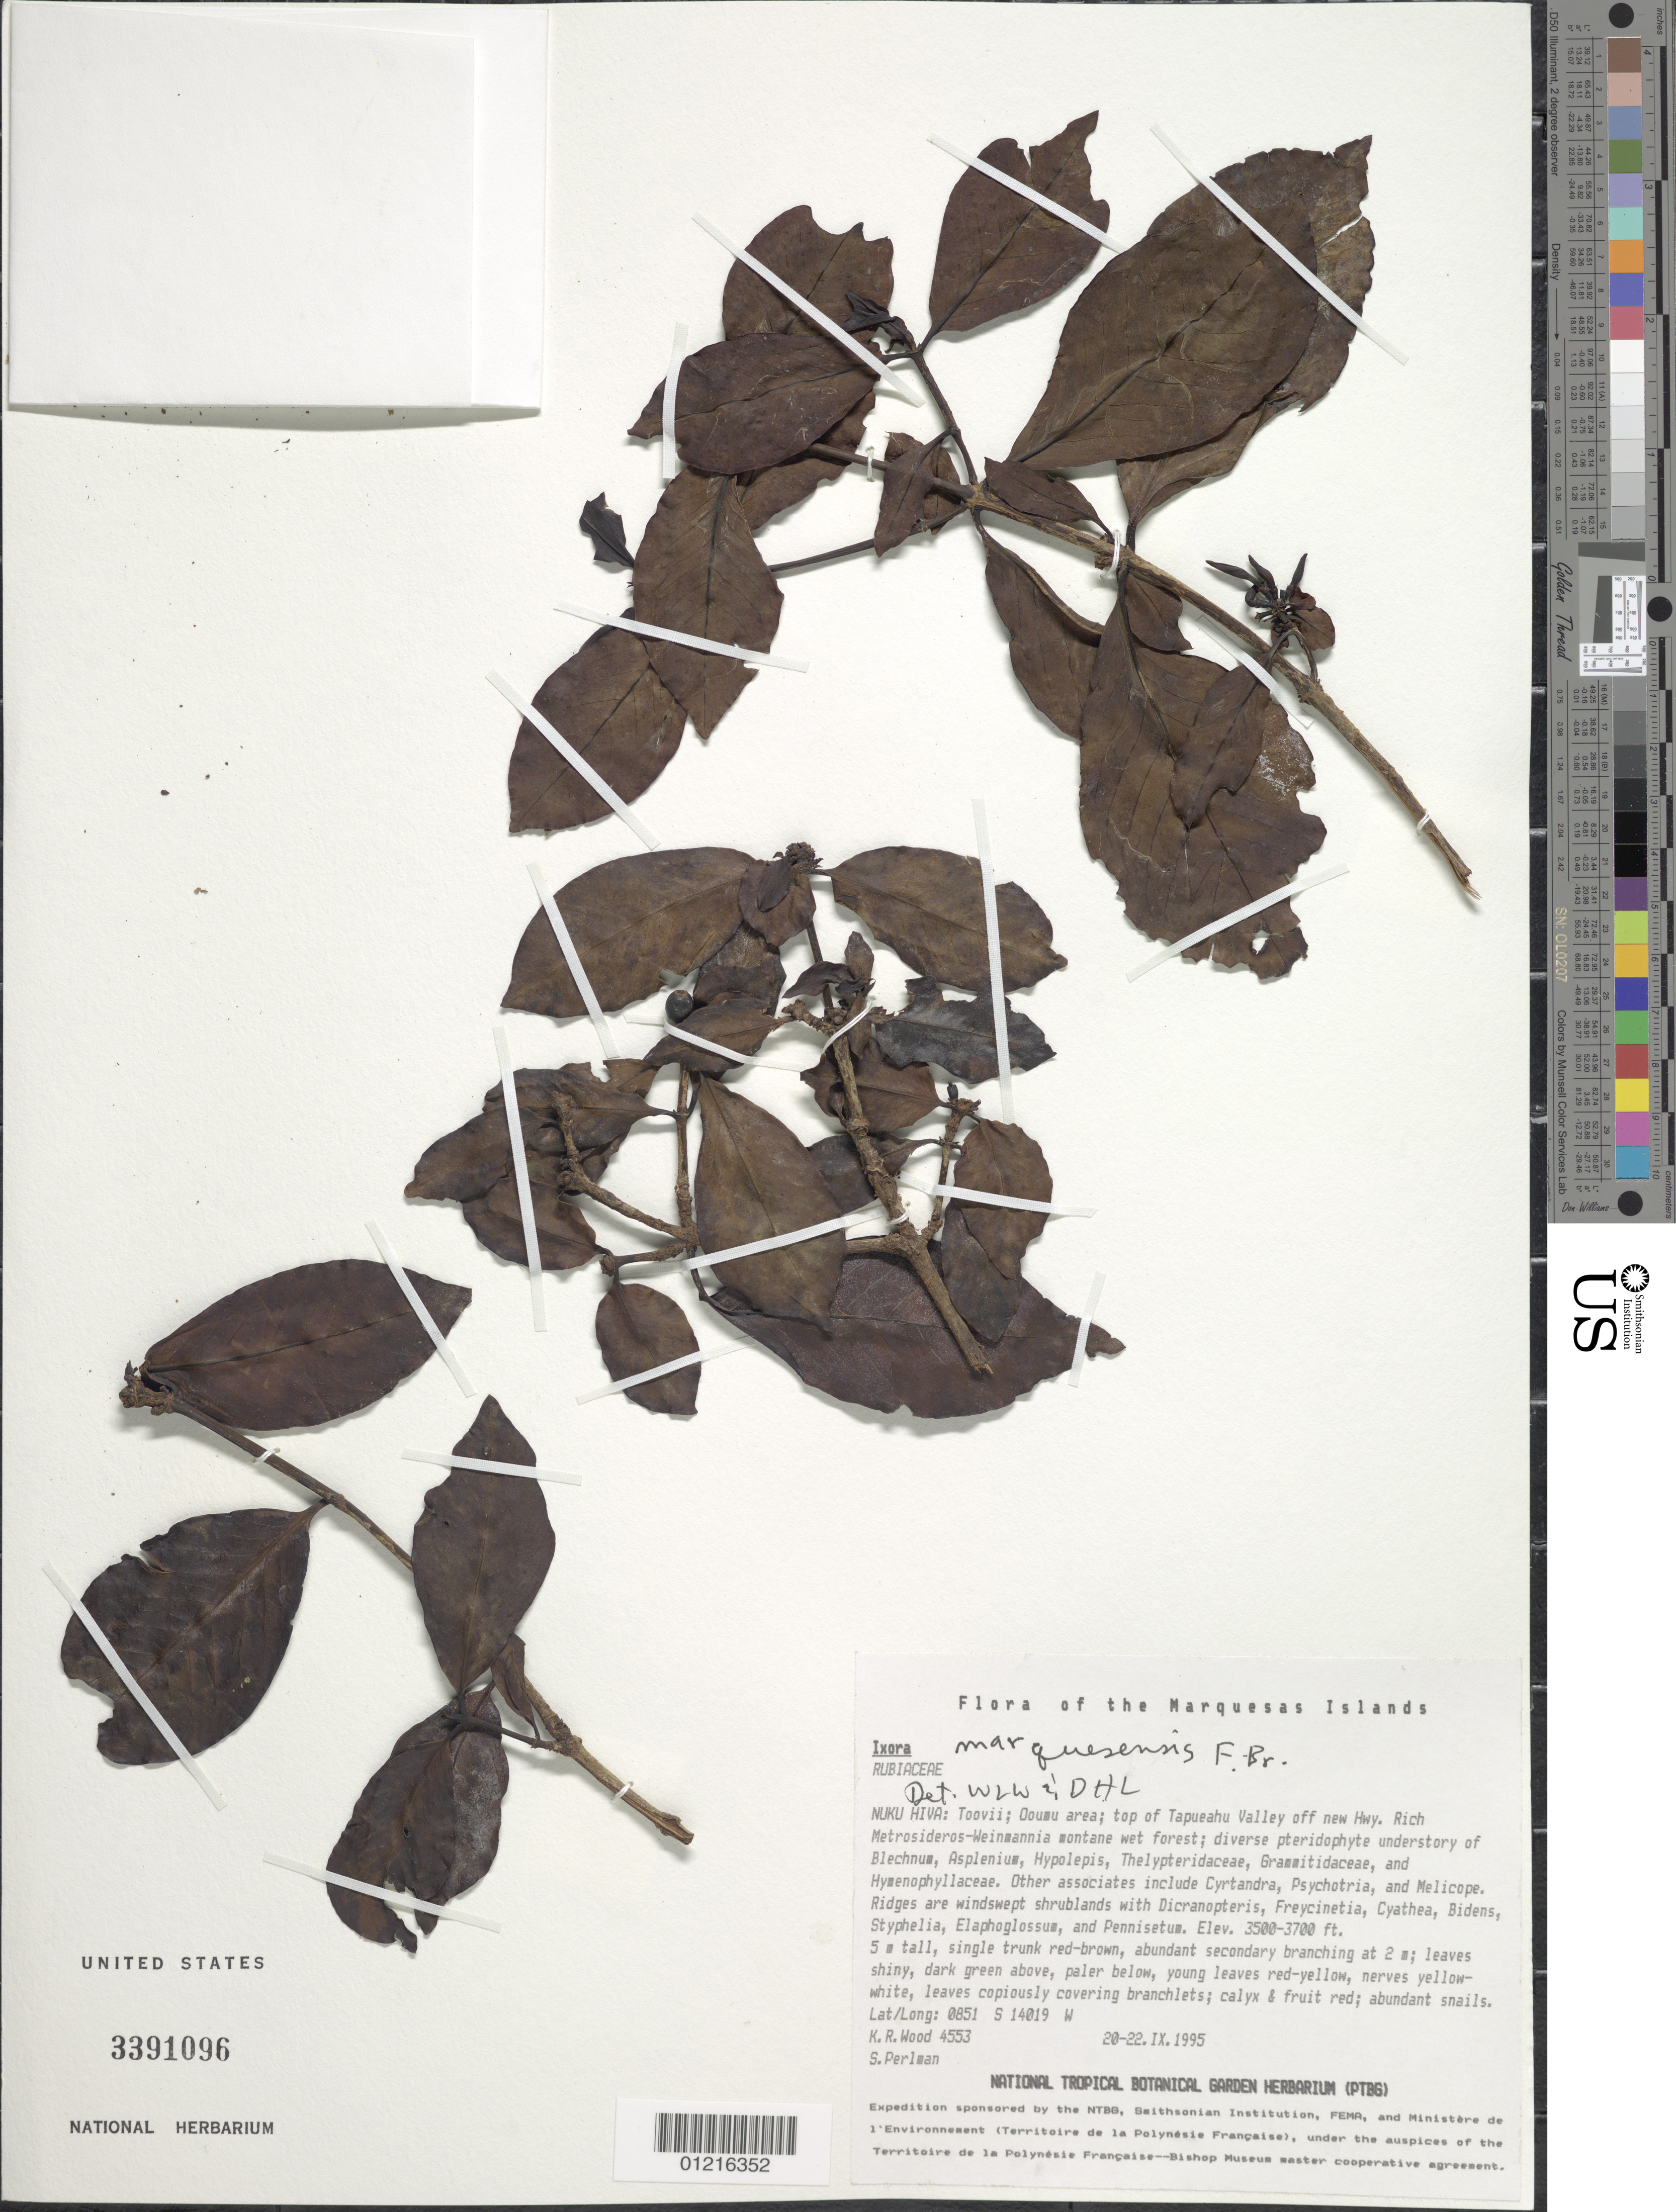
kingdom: Plantae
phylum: Tracheophyta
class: Magnoliopsida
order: Gentianales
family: Rubiaceae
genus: Ixora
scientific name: Ixora marquesensis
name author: F. Br.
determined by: Wagner, W. L.; Lorence, David H.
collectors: K. R. Wood & S. P. Perlman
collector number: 4553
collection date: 1995-09-20/1995-09-22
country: French Polynesia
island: Nuku Hiva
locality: Toovii, Ooumu area, top of Tapueahu Valley off new hwy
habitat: Rich Metrosideros - Weinmannia montane wet forests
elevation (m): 1067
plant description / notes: Abundant snails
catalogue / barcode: US 3391096